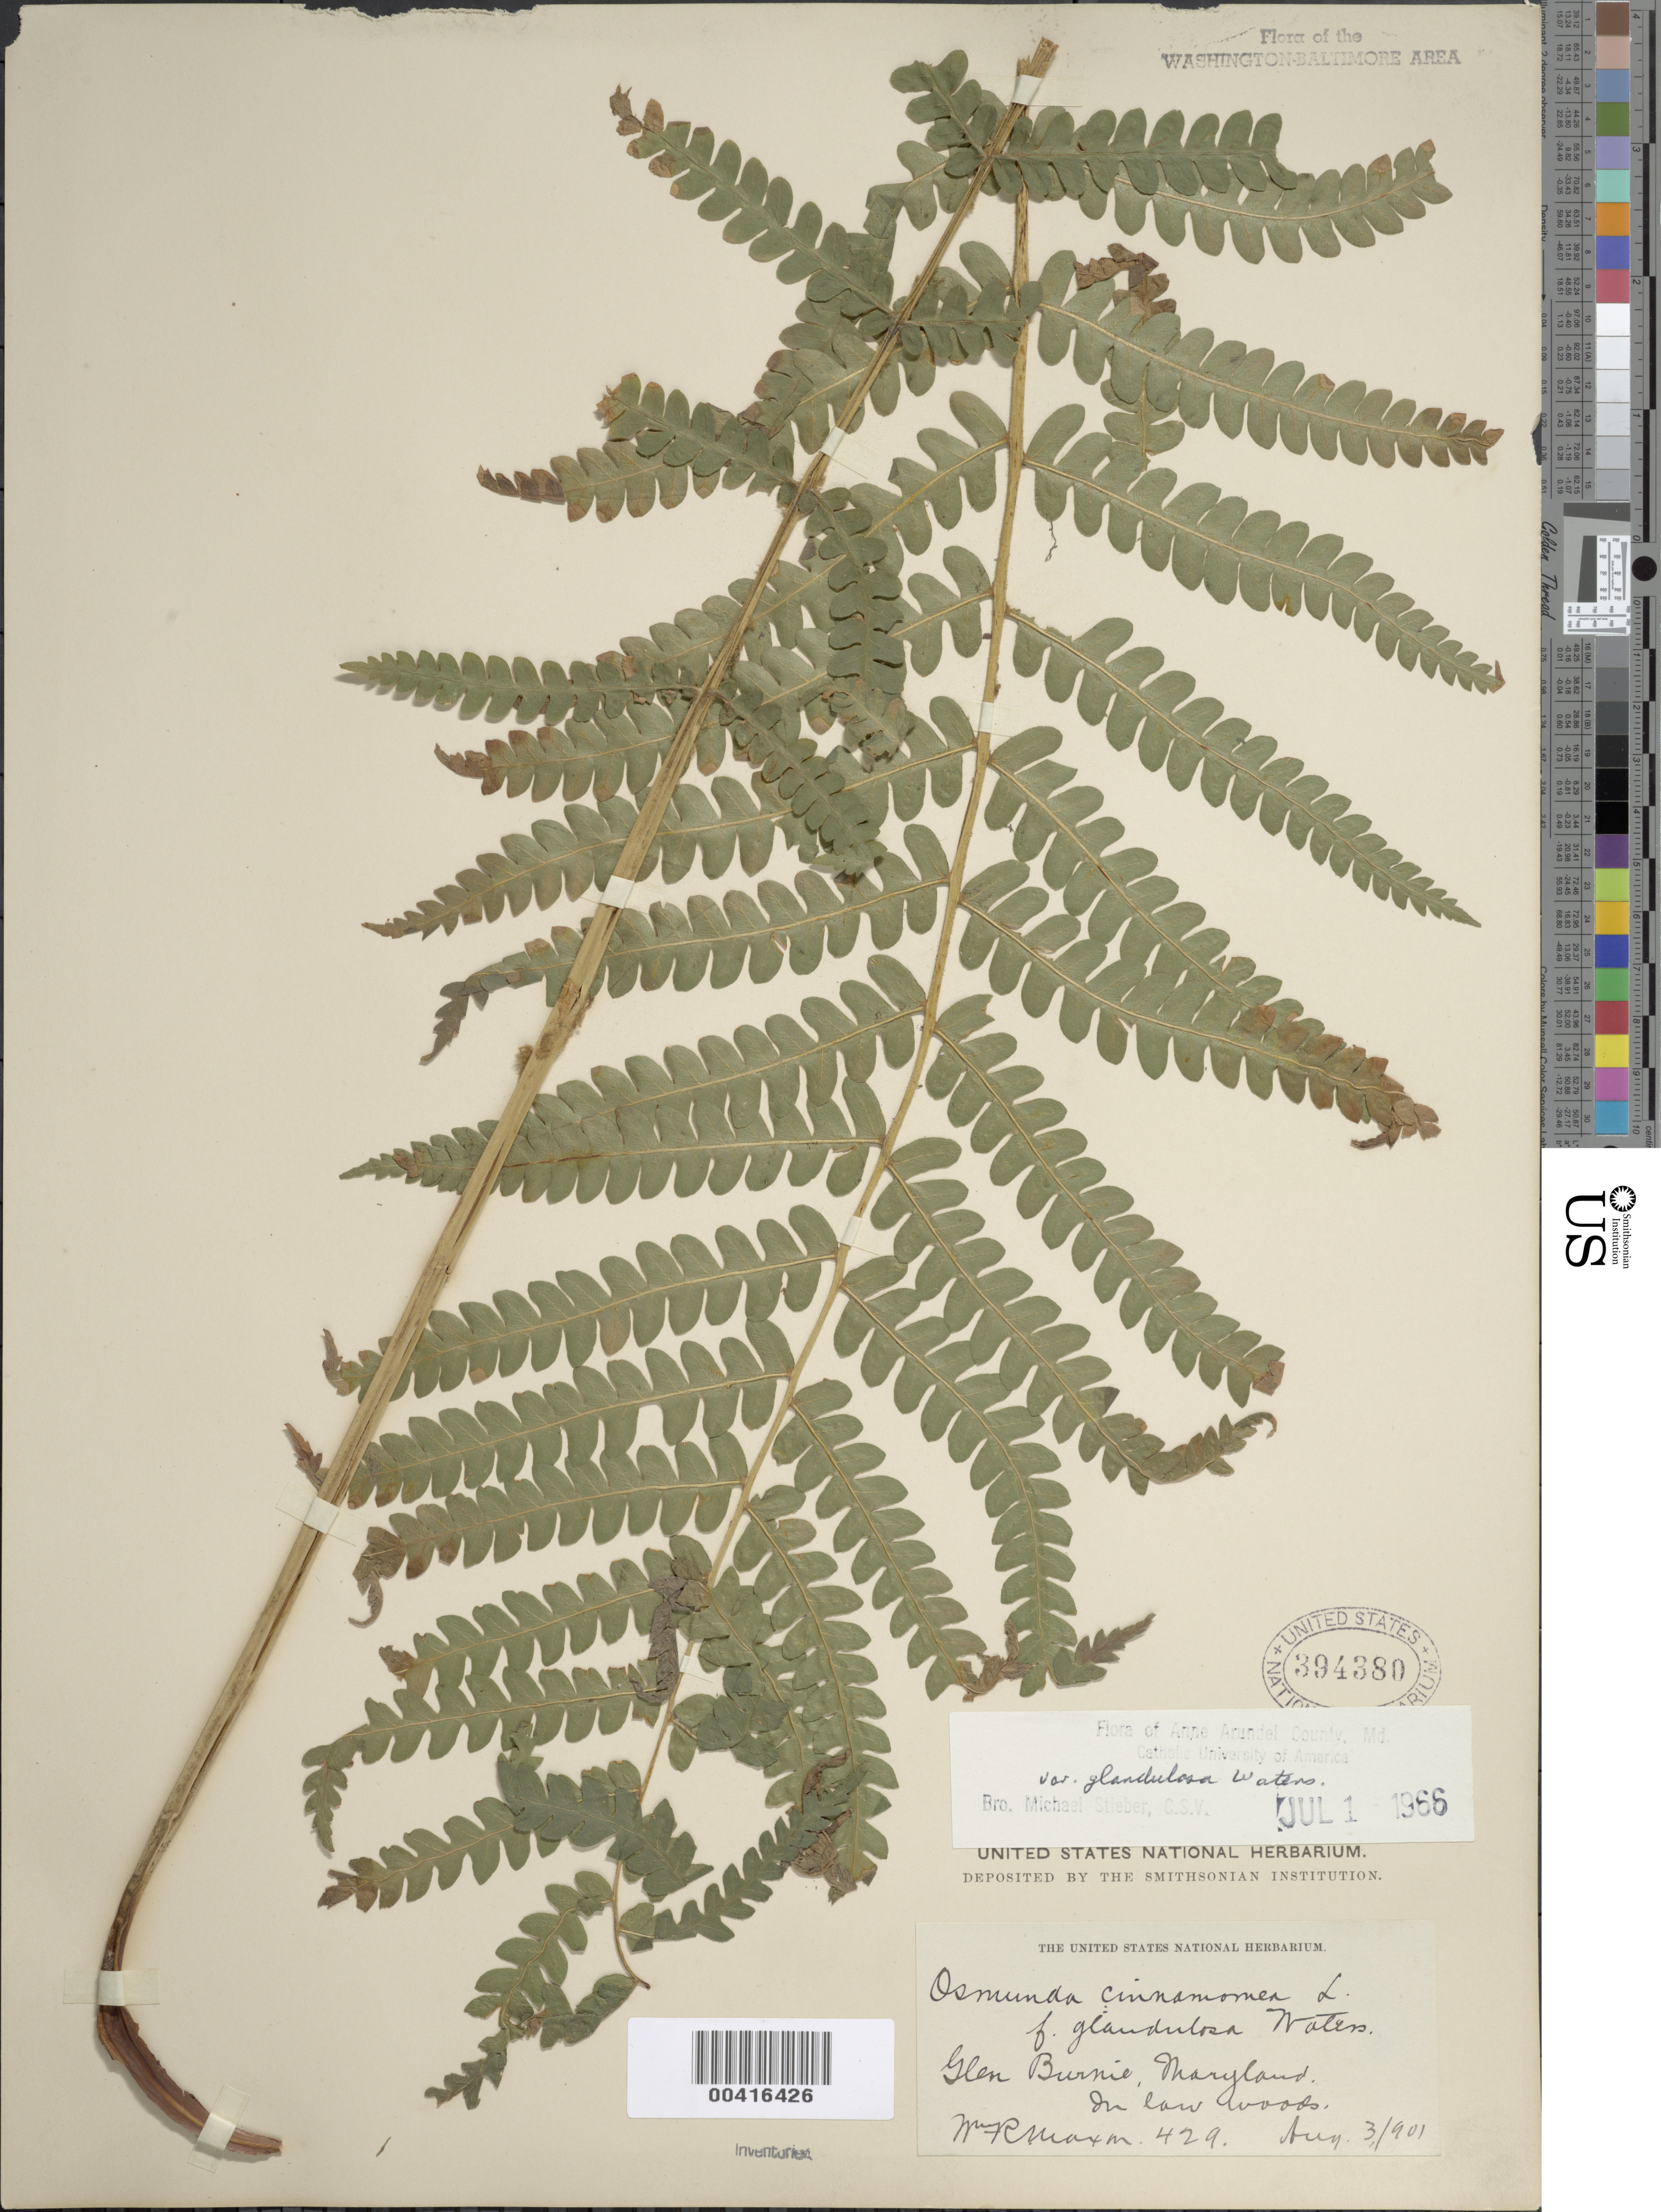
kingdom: Plantae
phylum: Tracheophyta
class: Polypodiopsida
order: Osmundales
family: Osmundaceae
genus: Osmundastrum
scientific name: Osmundastrum cinnamomeum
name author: (L.) C. Presl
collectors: W. R. Maxon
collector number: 429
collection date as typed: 03 Aug 1901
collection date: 1901-08-03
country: United States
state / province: Maryland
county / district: Anne Arundel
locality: Glen Burnie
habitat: Low woods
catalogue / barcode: US 394380